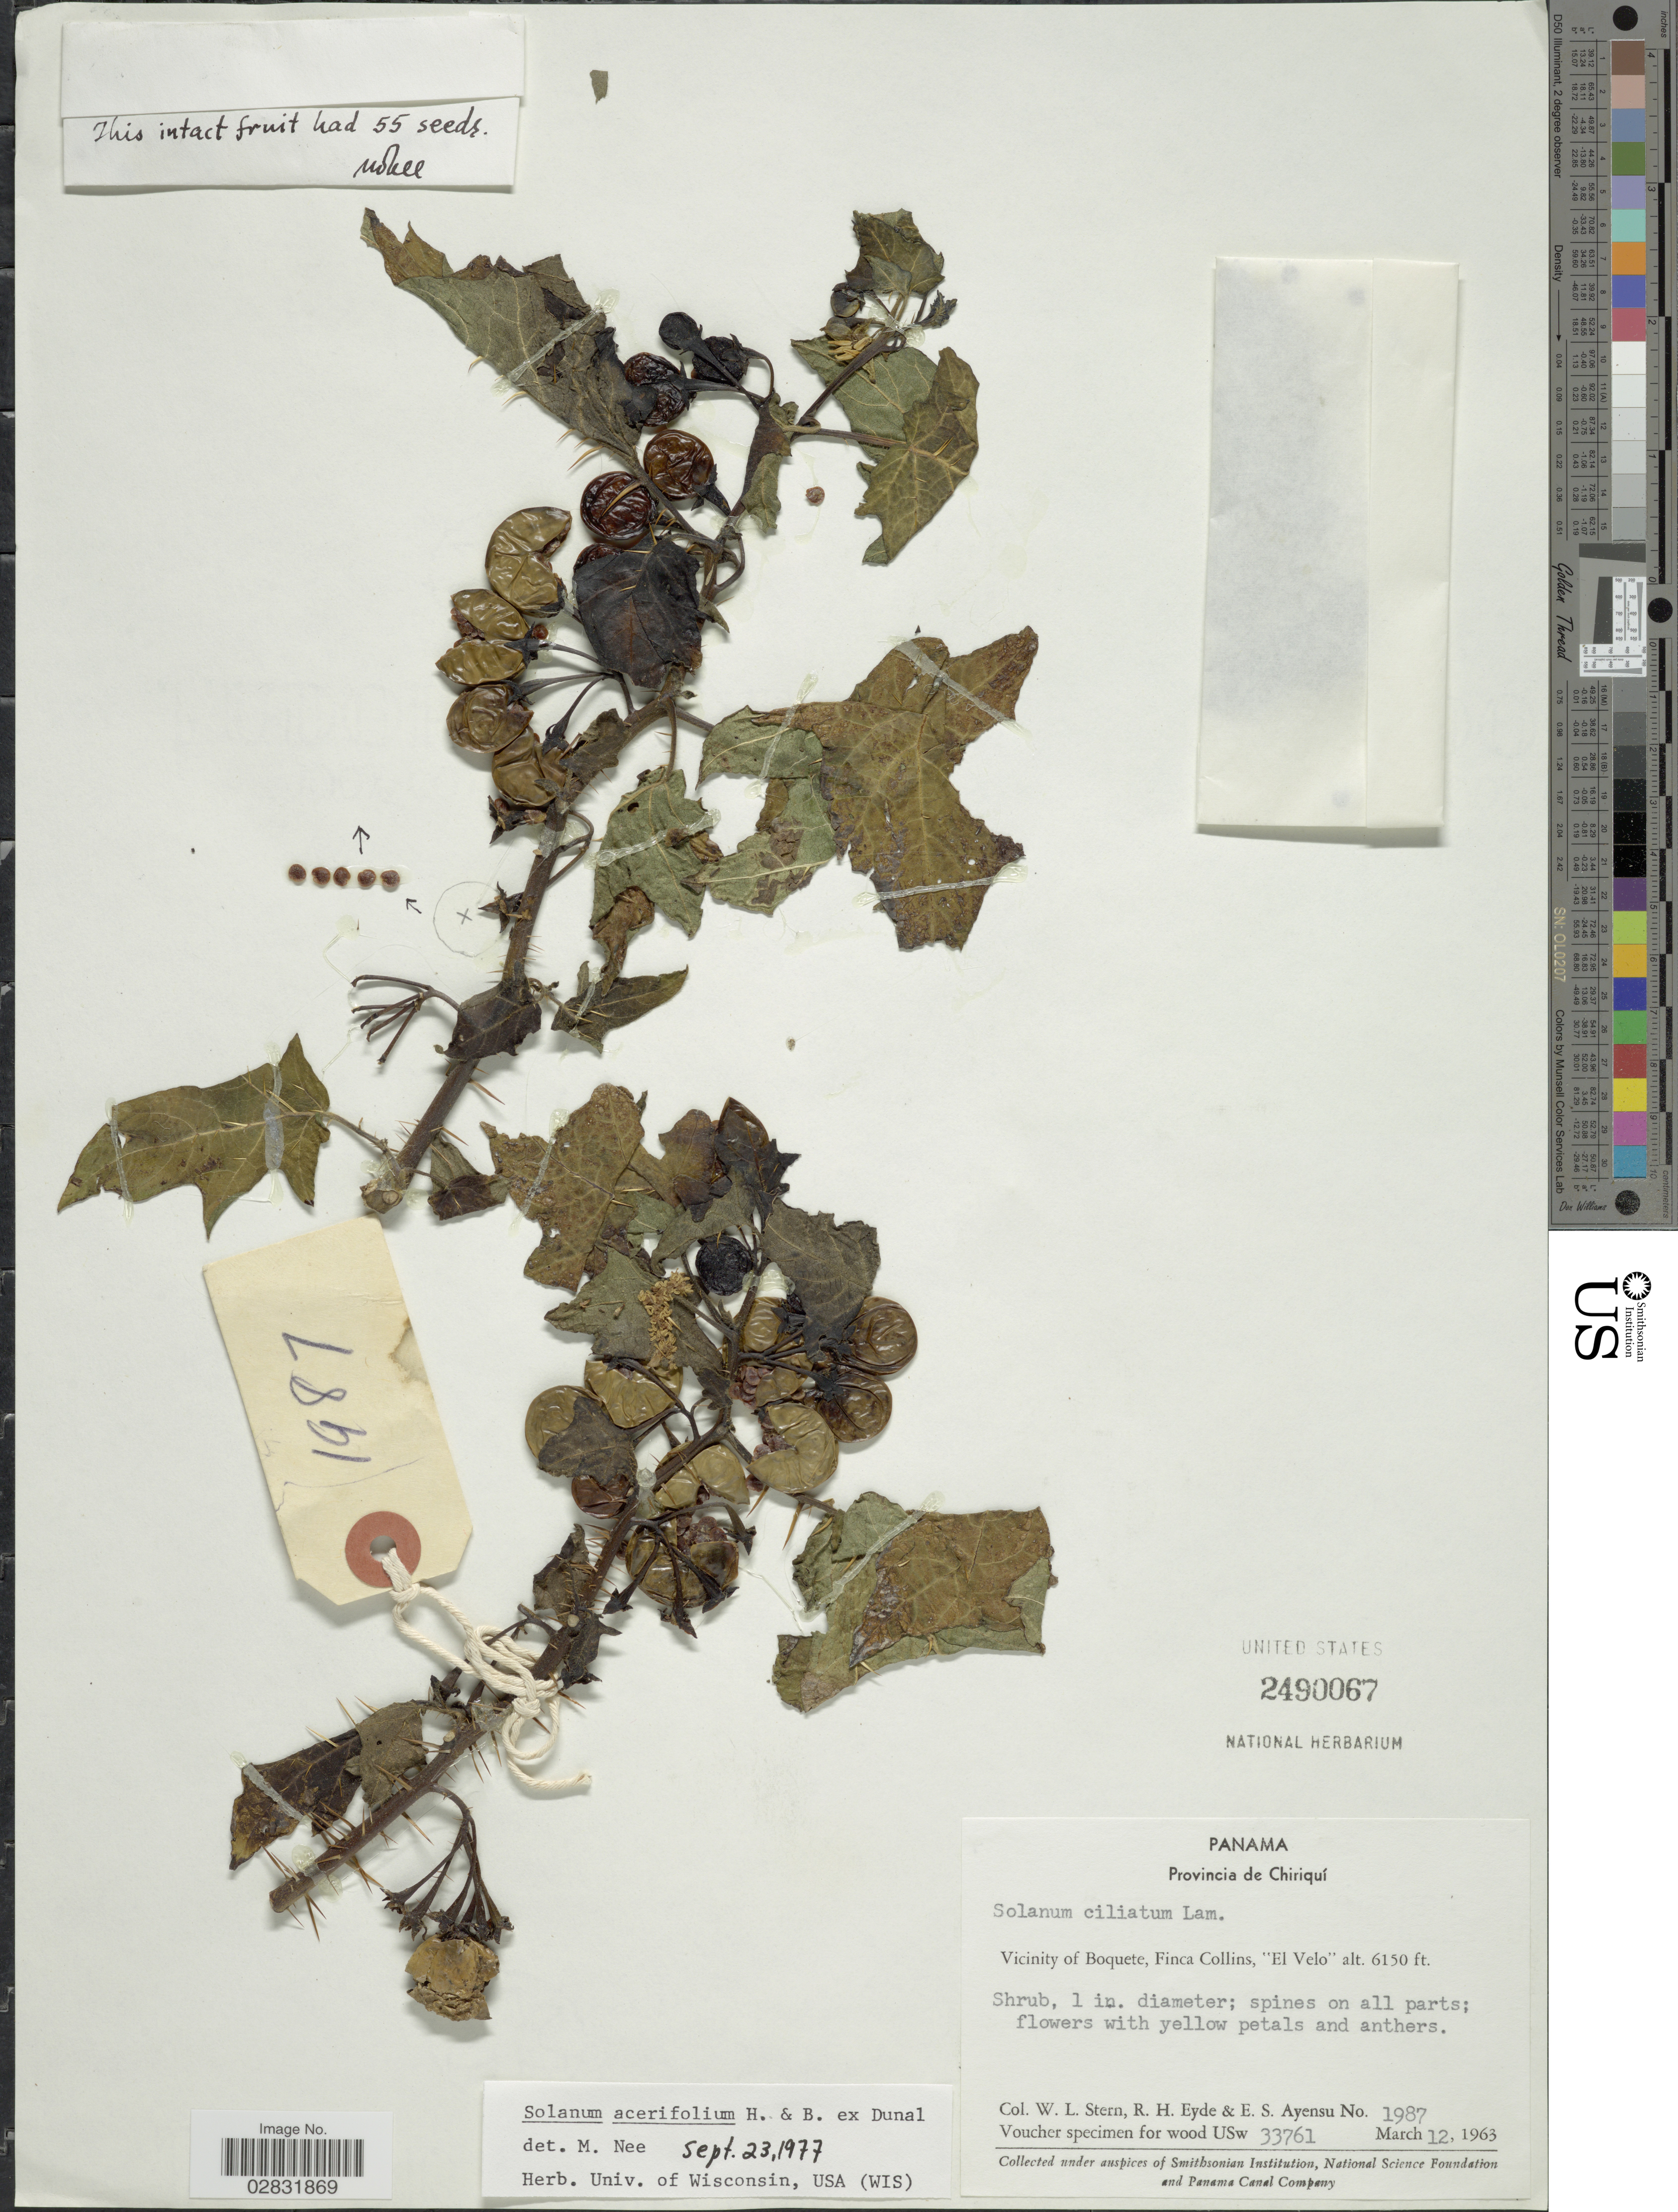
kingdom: Plantae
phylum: Tracheophyta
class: Magnoliopsida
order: Solanales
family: Solanaceae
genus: Solanum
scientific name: Solanum acerifolium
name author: Humb. & Bonpl. ex Dunal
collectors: W. L. Stern, R. H. Eyde & E. S. Ayensu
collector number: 1987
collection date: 1963-03-12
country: Panama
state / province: Chiriqui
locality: Vicinity of Boquete, Finca Collins, "El Velo".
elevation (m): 1875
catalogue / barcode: US 2490067